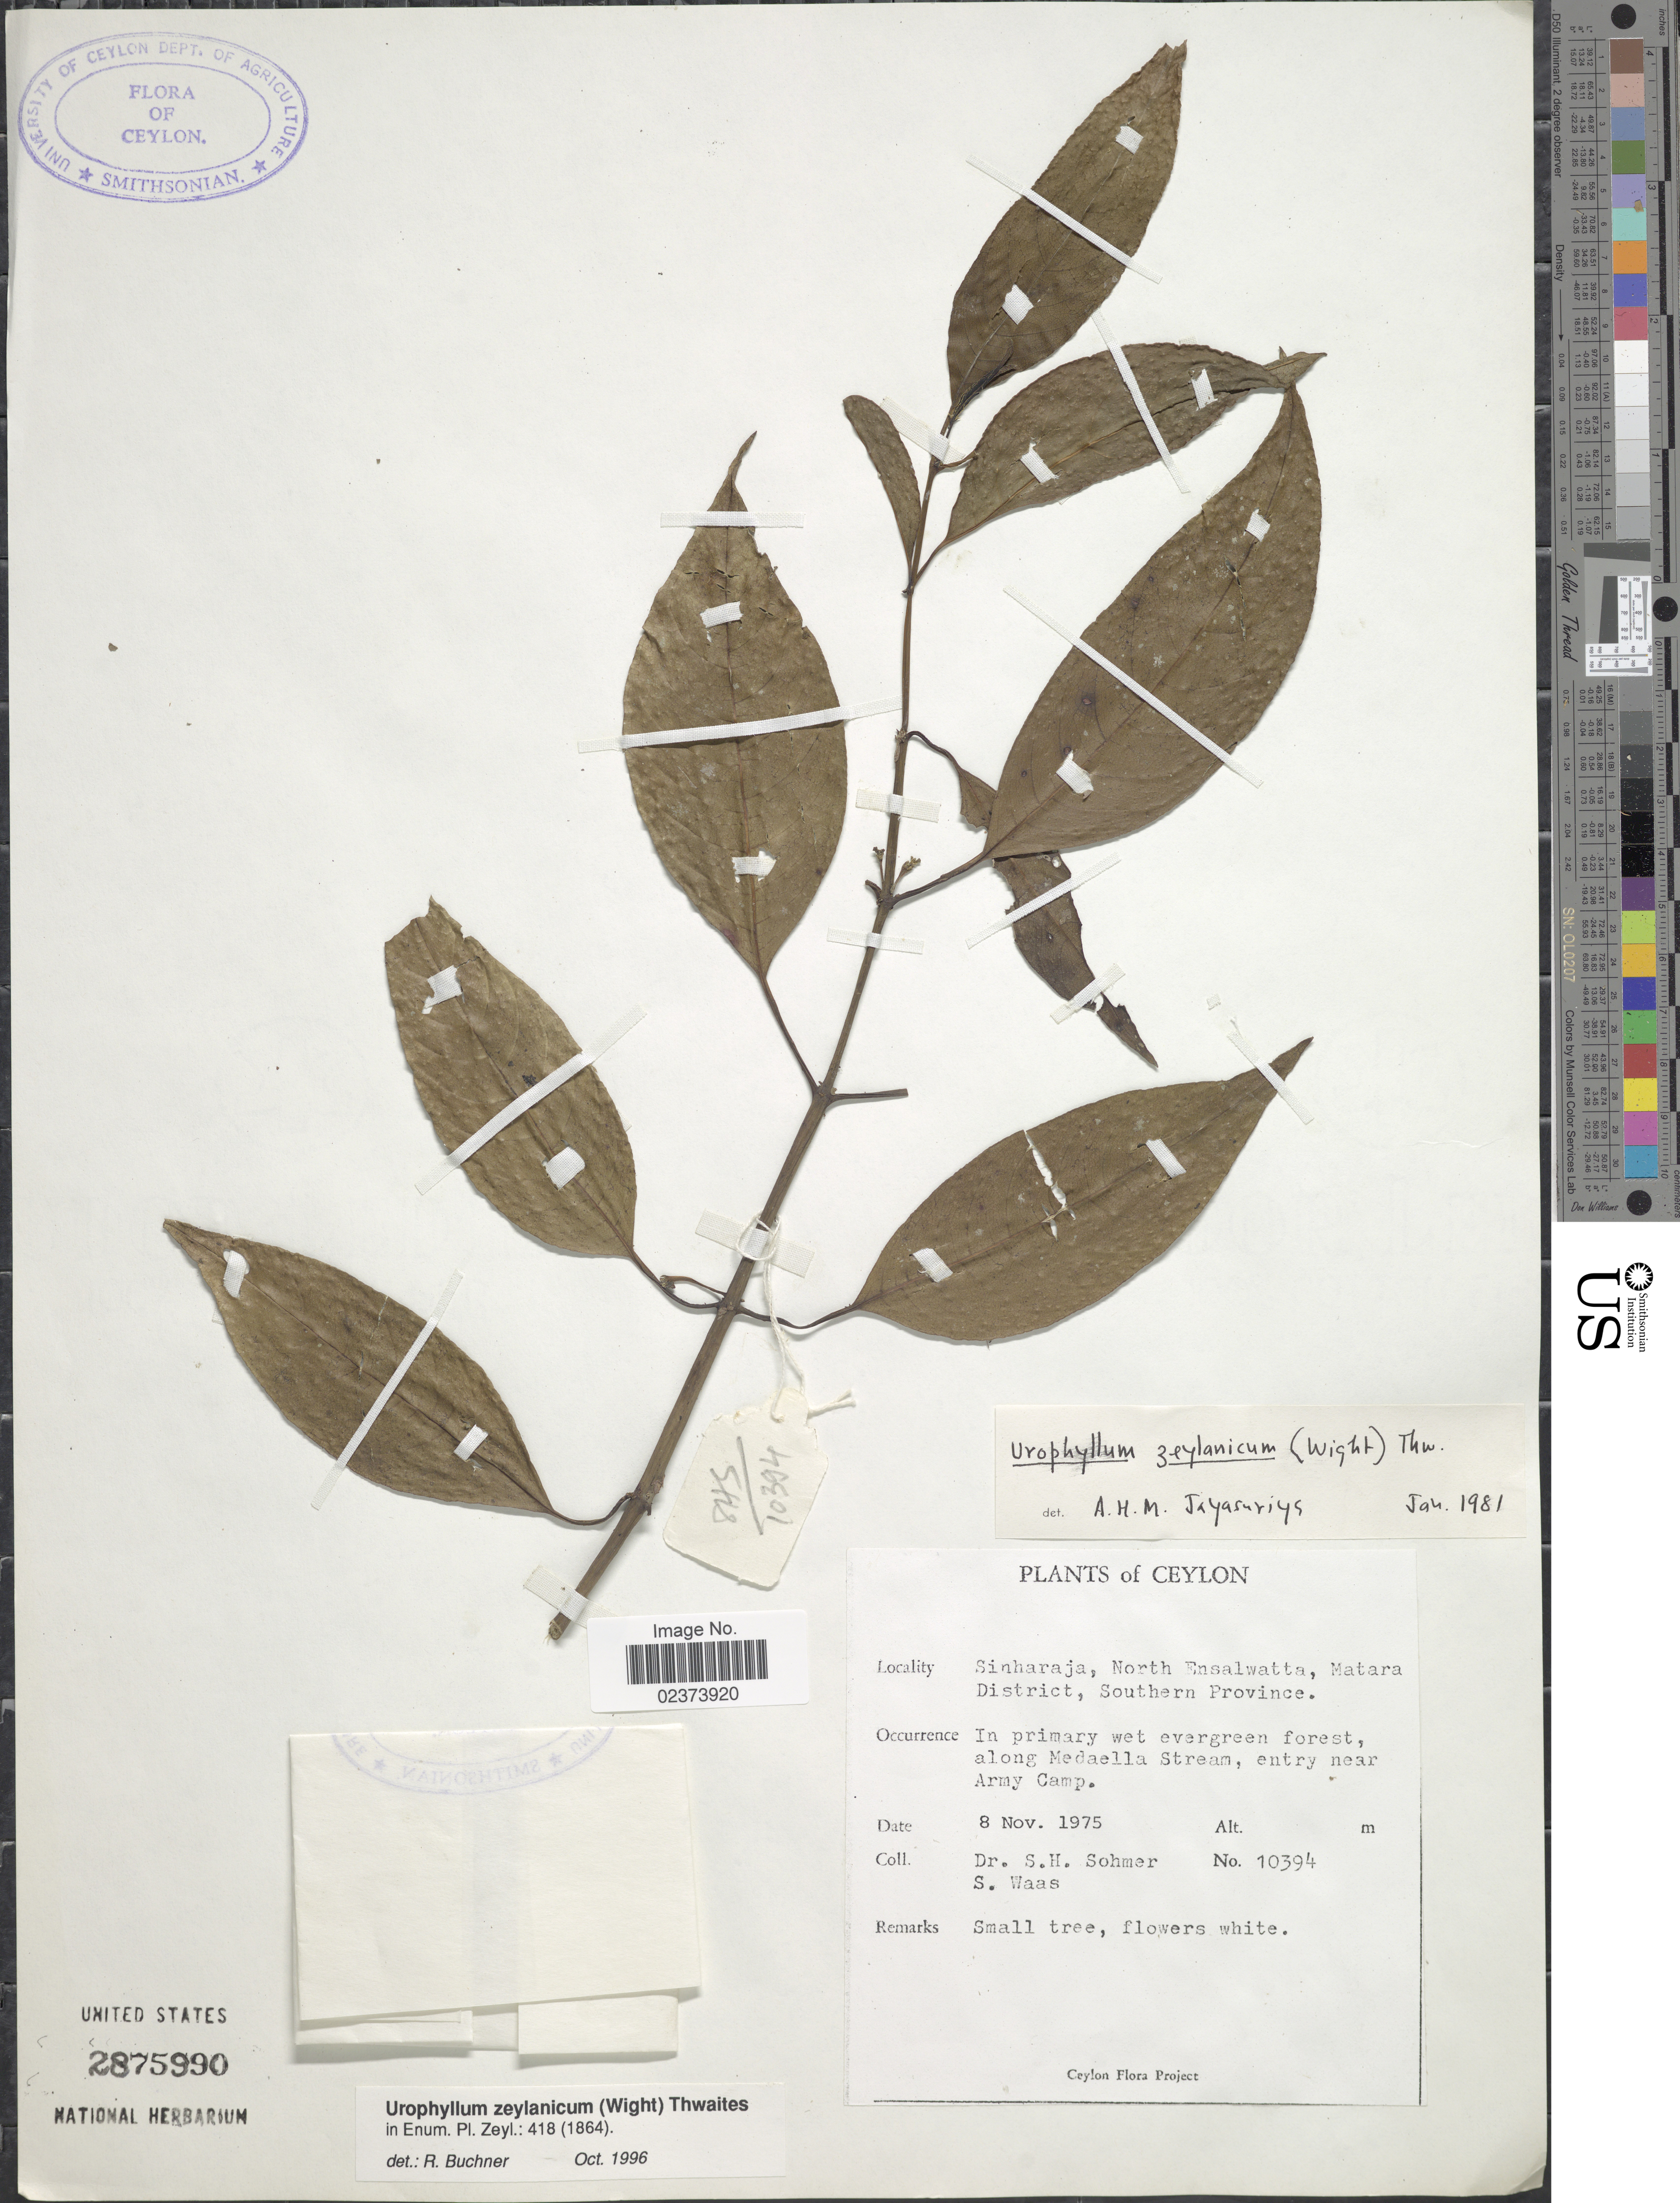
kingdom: Plantae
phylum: Tracheophyta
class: Magnoliopsida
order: Gentianales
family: Rubiaceae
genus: Urophyllum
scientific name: Urophyllum zeylanicum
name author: (Wight) Thwaites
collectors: S. H. Sohmer & S. Waas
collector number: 10394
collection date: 1975-11-08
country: Sri Lanka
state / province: Southern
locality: Sinharaja, North Ensalwatta, Watara District, Southern Province, In primary wet evergreen forest, along Medaella Stream, entry near Army Camp, Ceylon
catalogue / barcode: US 2875990